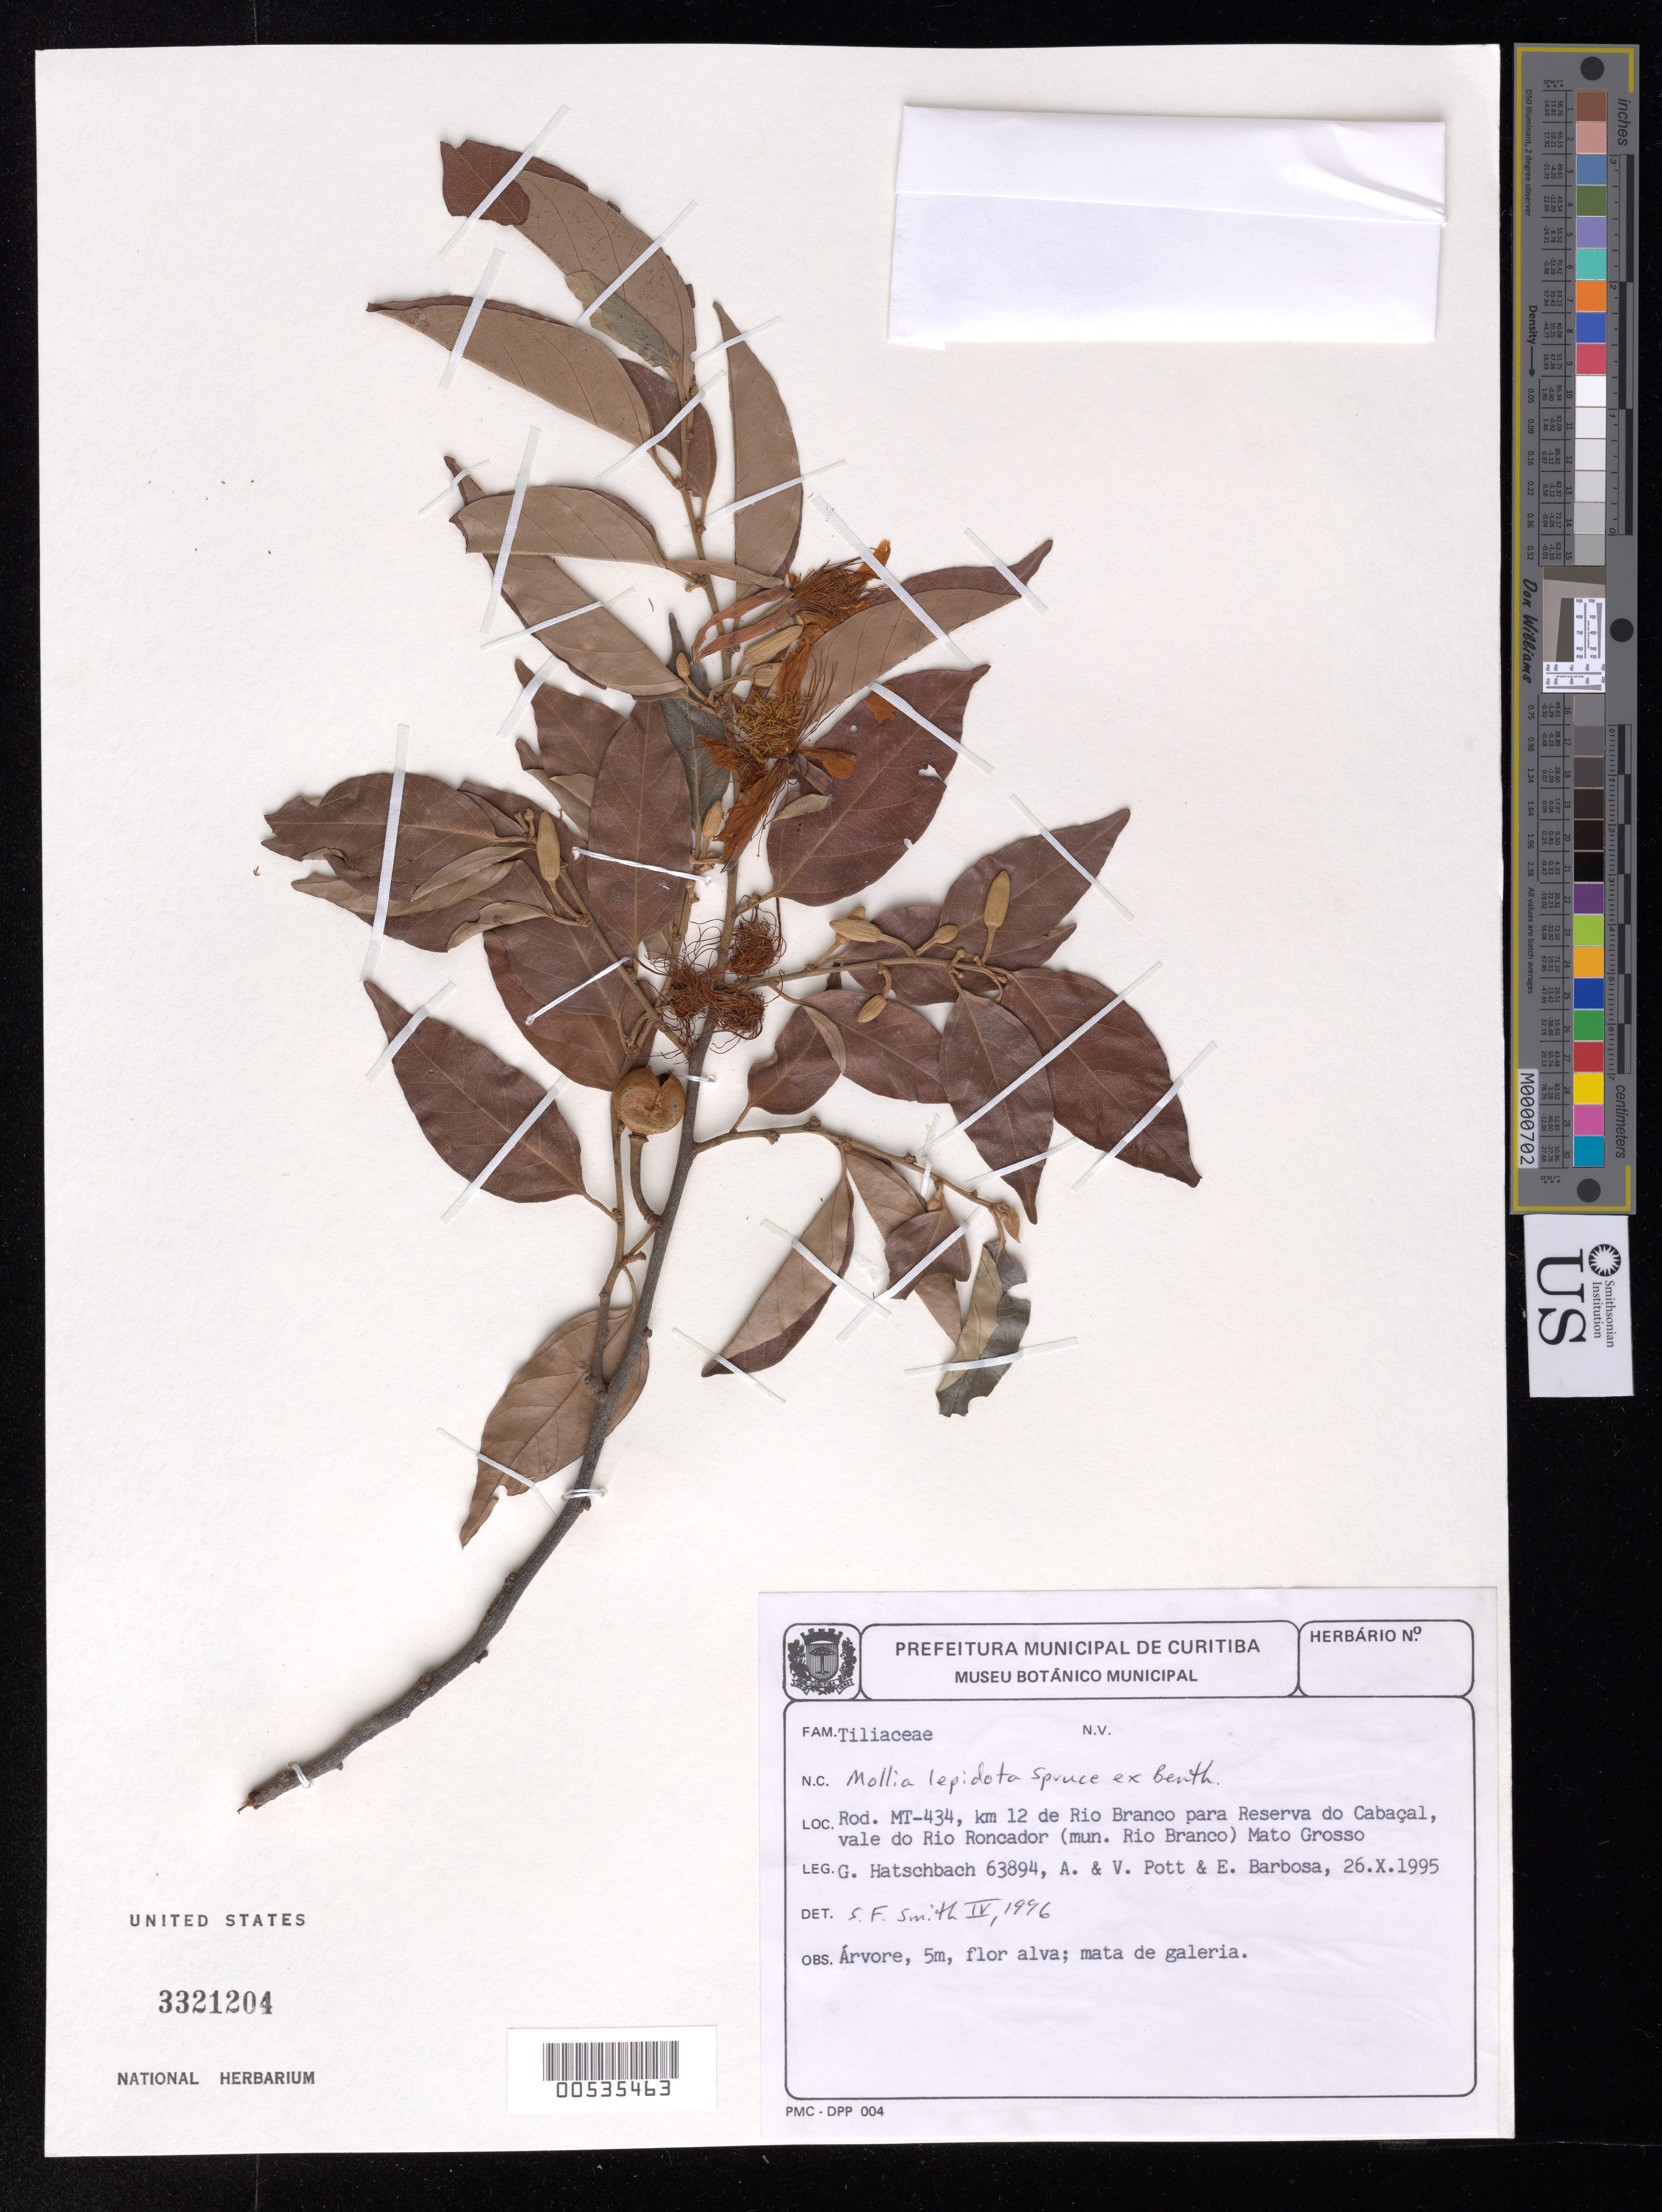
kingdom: Plantae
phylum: Tracheophyta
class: Magnoliopsida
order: Malvales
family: Malvaceae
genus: Mollia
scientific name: Mollia lepidota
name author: Spruce ex Benth.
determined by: Smith, Stephen F., (US), NMNH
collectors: G. Hatschbach, A. Pott, V. J. Pott & E. L. Barbosa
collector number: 63894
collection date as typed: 26 Oct 1995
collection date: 1995-10-26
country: Brazil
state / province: Mato Grosso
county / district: Rio Branco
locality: Rod. MT-434, km 12 de Rio Branco para Reserva do Cabaçal, vale do Rio Roncador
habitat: Mata de galeria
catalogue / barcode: US 3321204